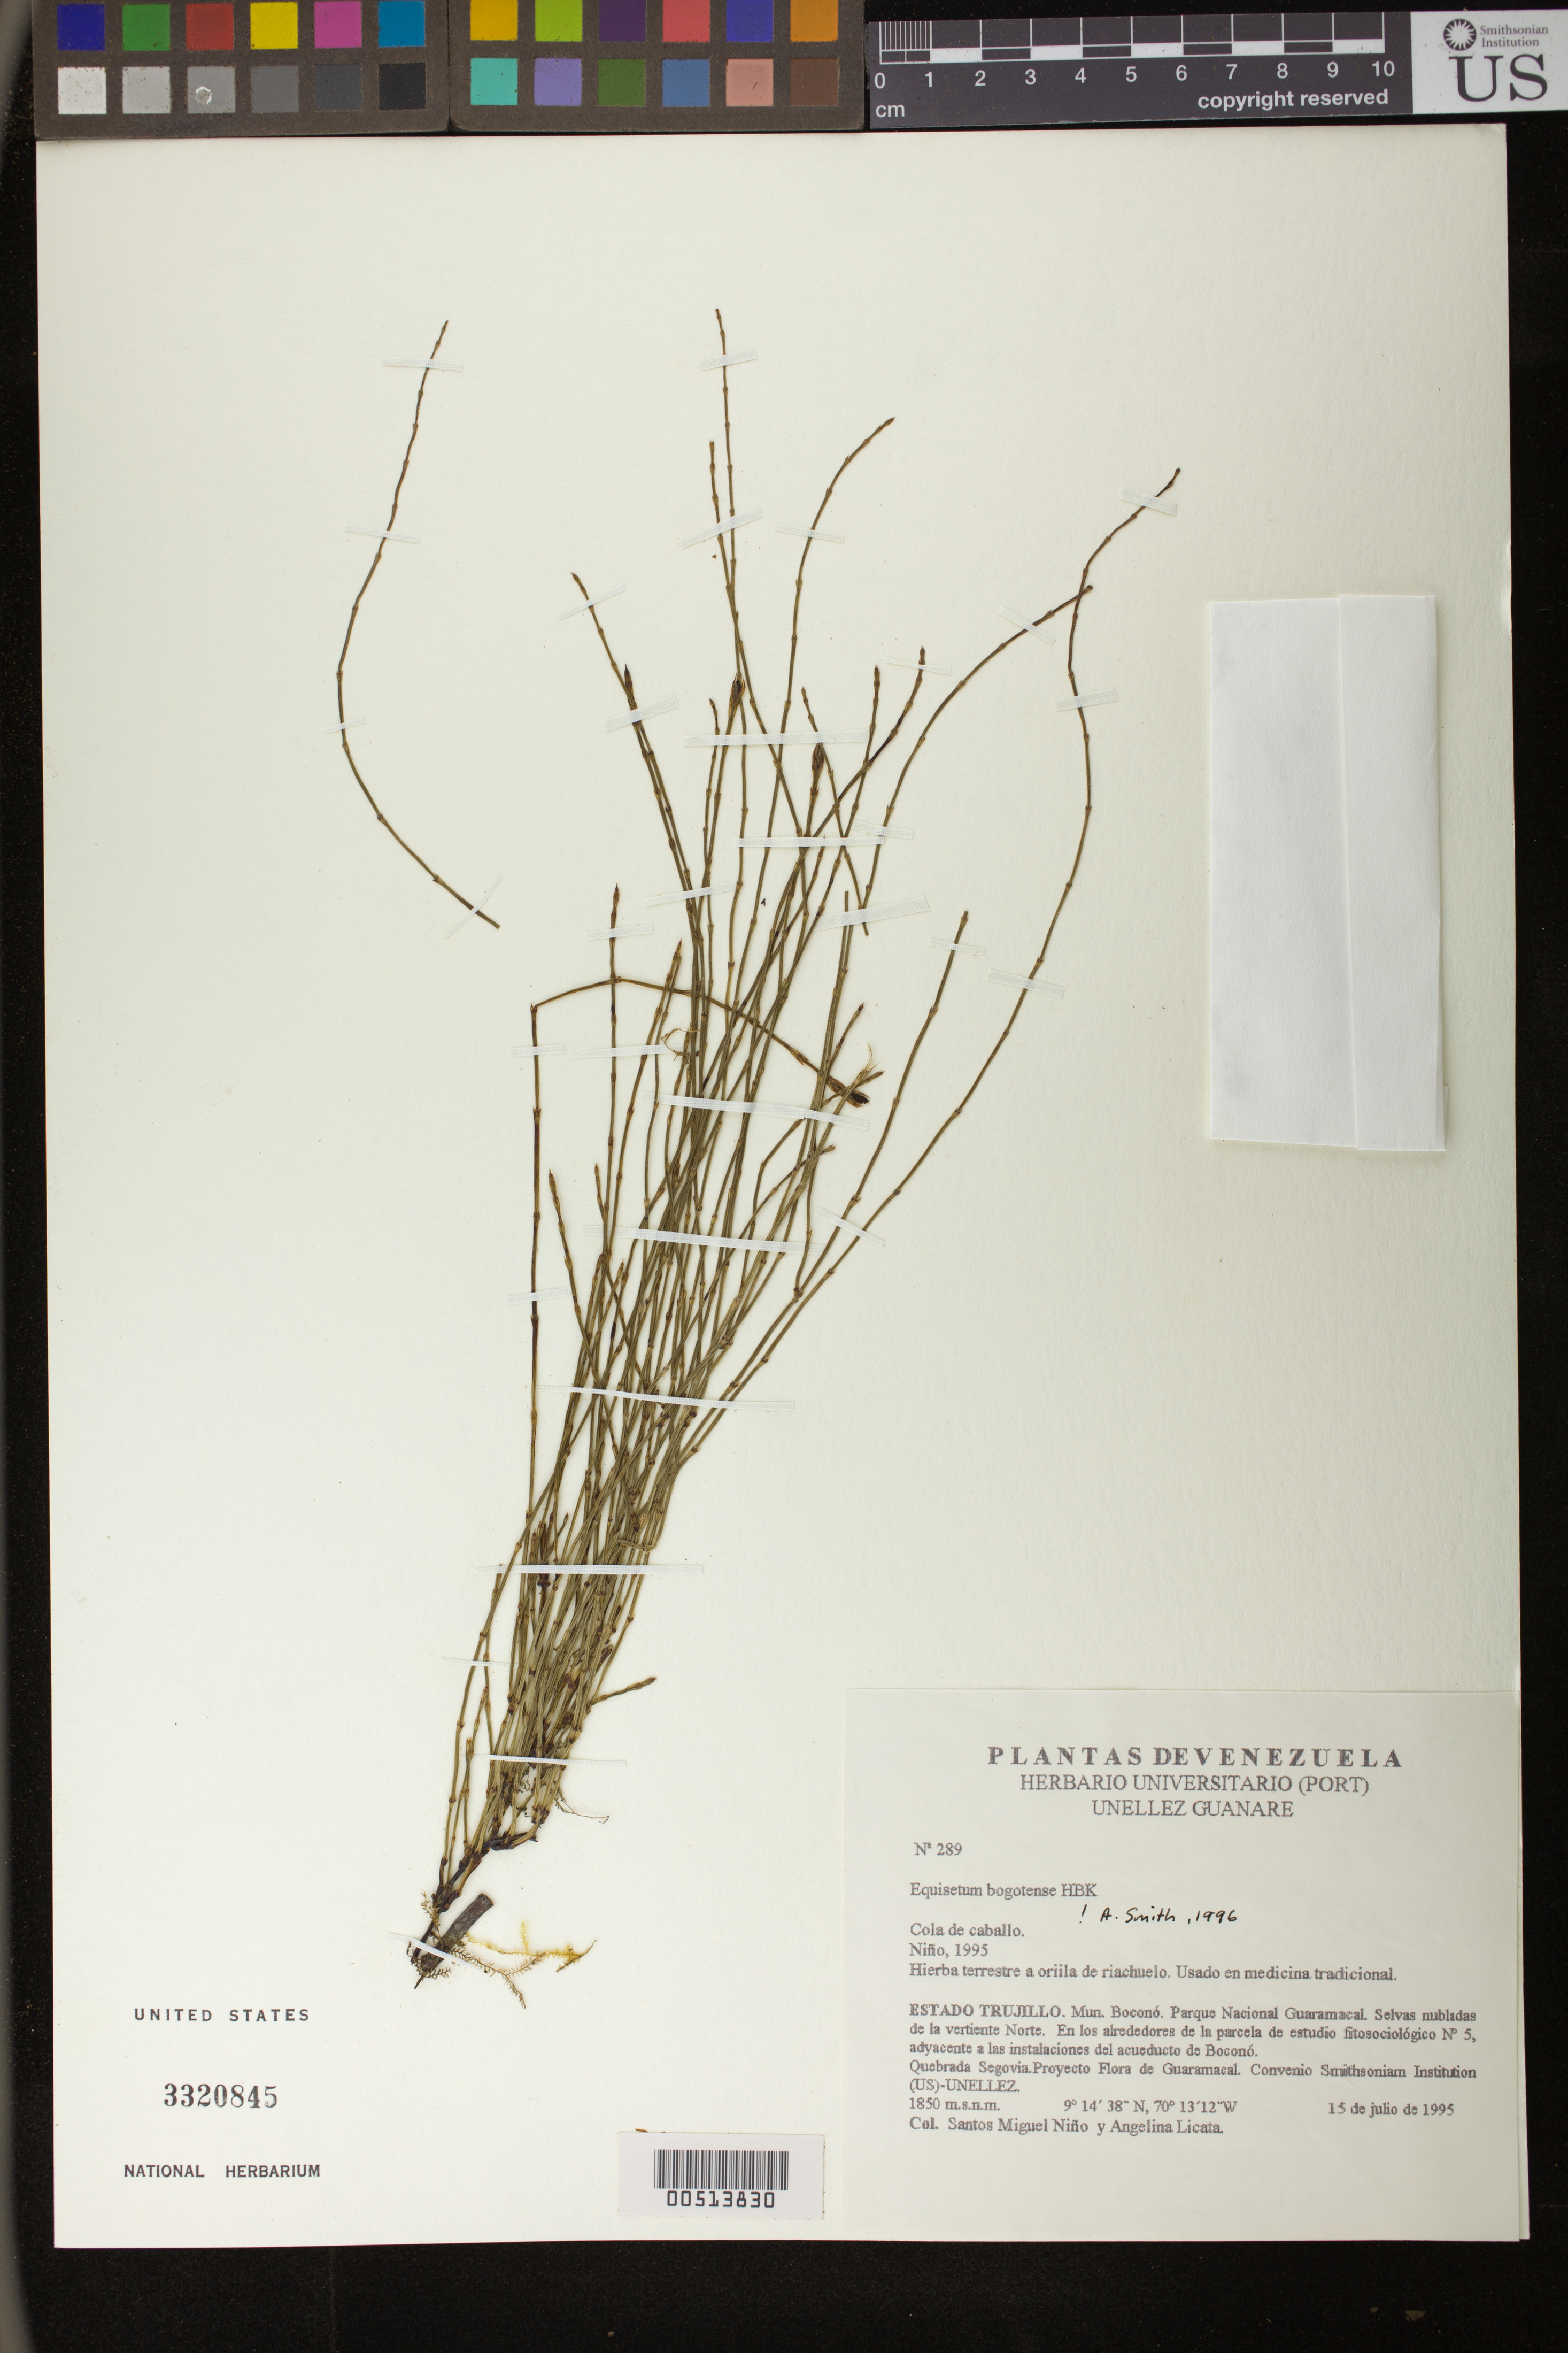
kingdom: Plantae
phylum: Tracheophyta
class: Polypodiopsida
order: Equisetales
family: Equisetaceae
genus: Equisetum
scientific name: Equisetum bogotense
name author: Kunth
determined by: Smith, A.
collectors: S. M. Niño & A. Licata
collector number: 289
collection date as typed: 15 Jul 1995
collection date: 1995-07-15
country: Venezuela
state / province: Trujillo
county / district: Boconó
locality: Parque Nacional Guaramacal, vertiente N, adyacente a las instalaciones del acueducto de Boconó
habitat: Selvas nubladas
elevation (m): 1850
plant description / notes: Common name: Cola de caballo; PORT, US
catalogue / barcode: US 3320845